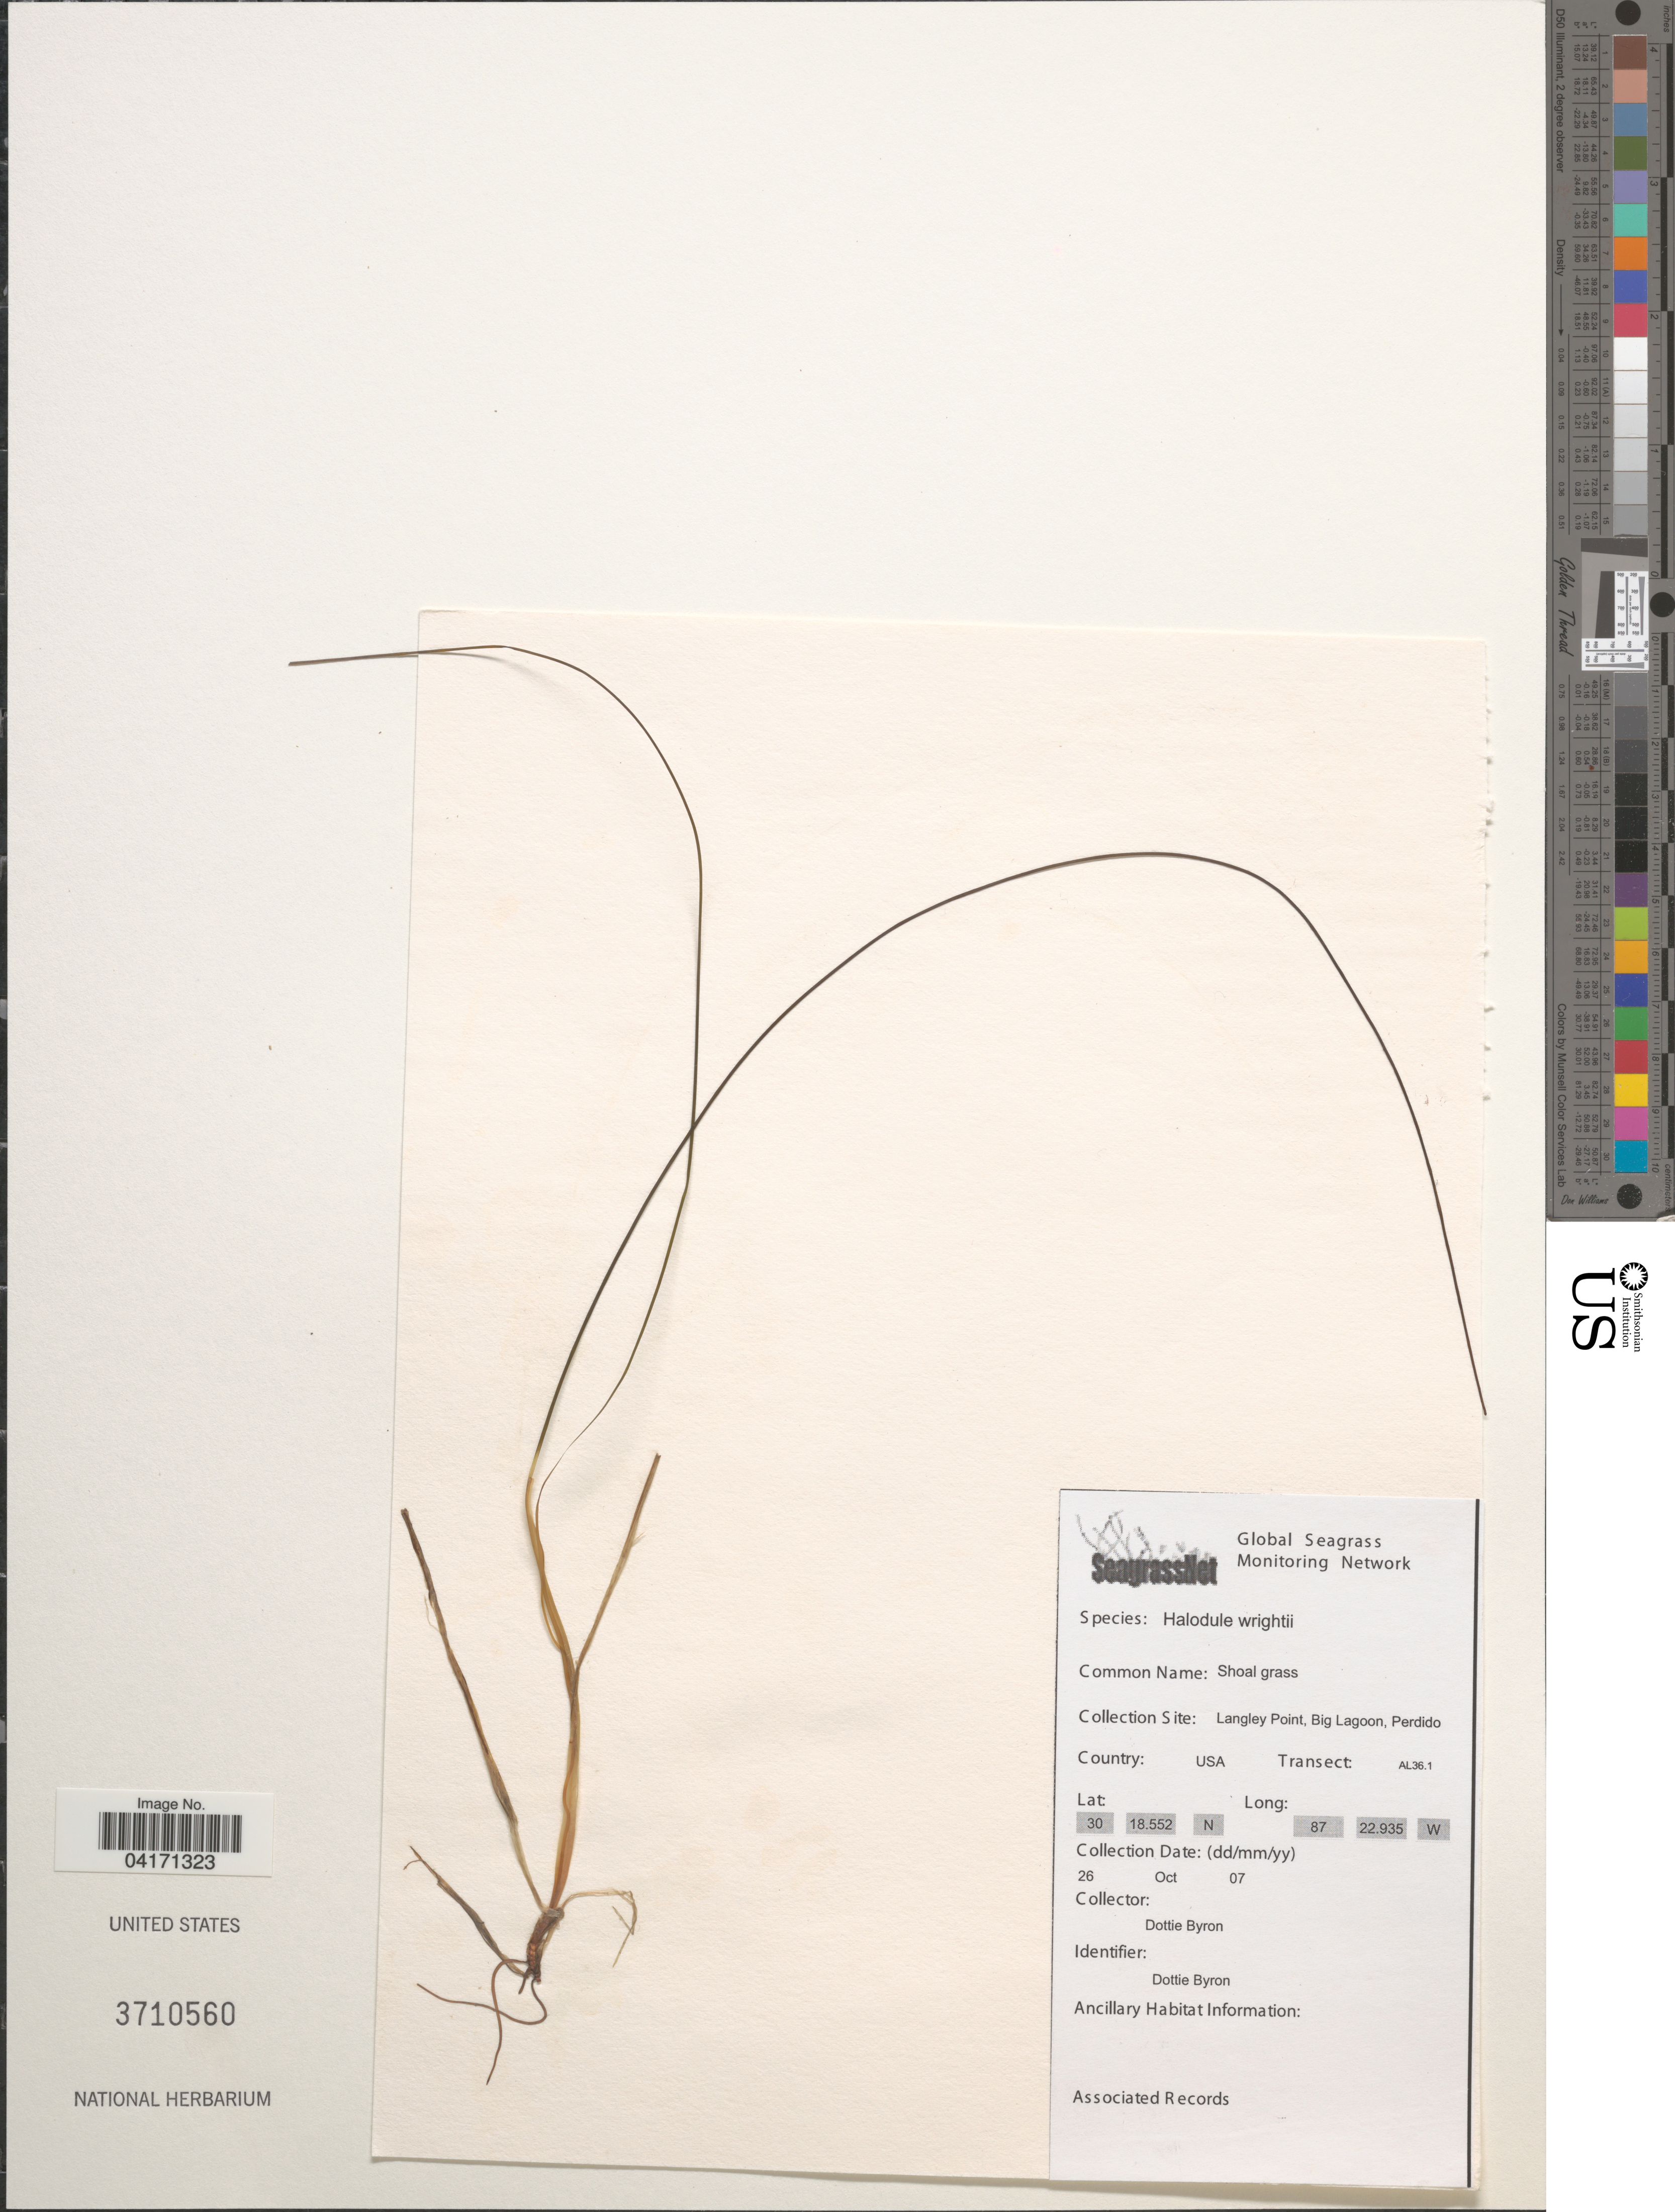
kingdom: Plantae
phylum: Tracheophyta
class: Liliopsida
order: Alismatales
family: Cymodoceaceae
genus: Halodule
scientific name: Halodule wrightii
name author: Asch.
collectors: D. Byron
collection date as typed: Transcribed d/m/y: 26/10/7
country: United States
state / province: Alabama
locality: Langley Point, Big Lagoon, Perdido. Transect: AL36.1.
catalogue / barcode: US 3710560